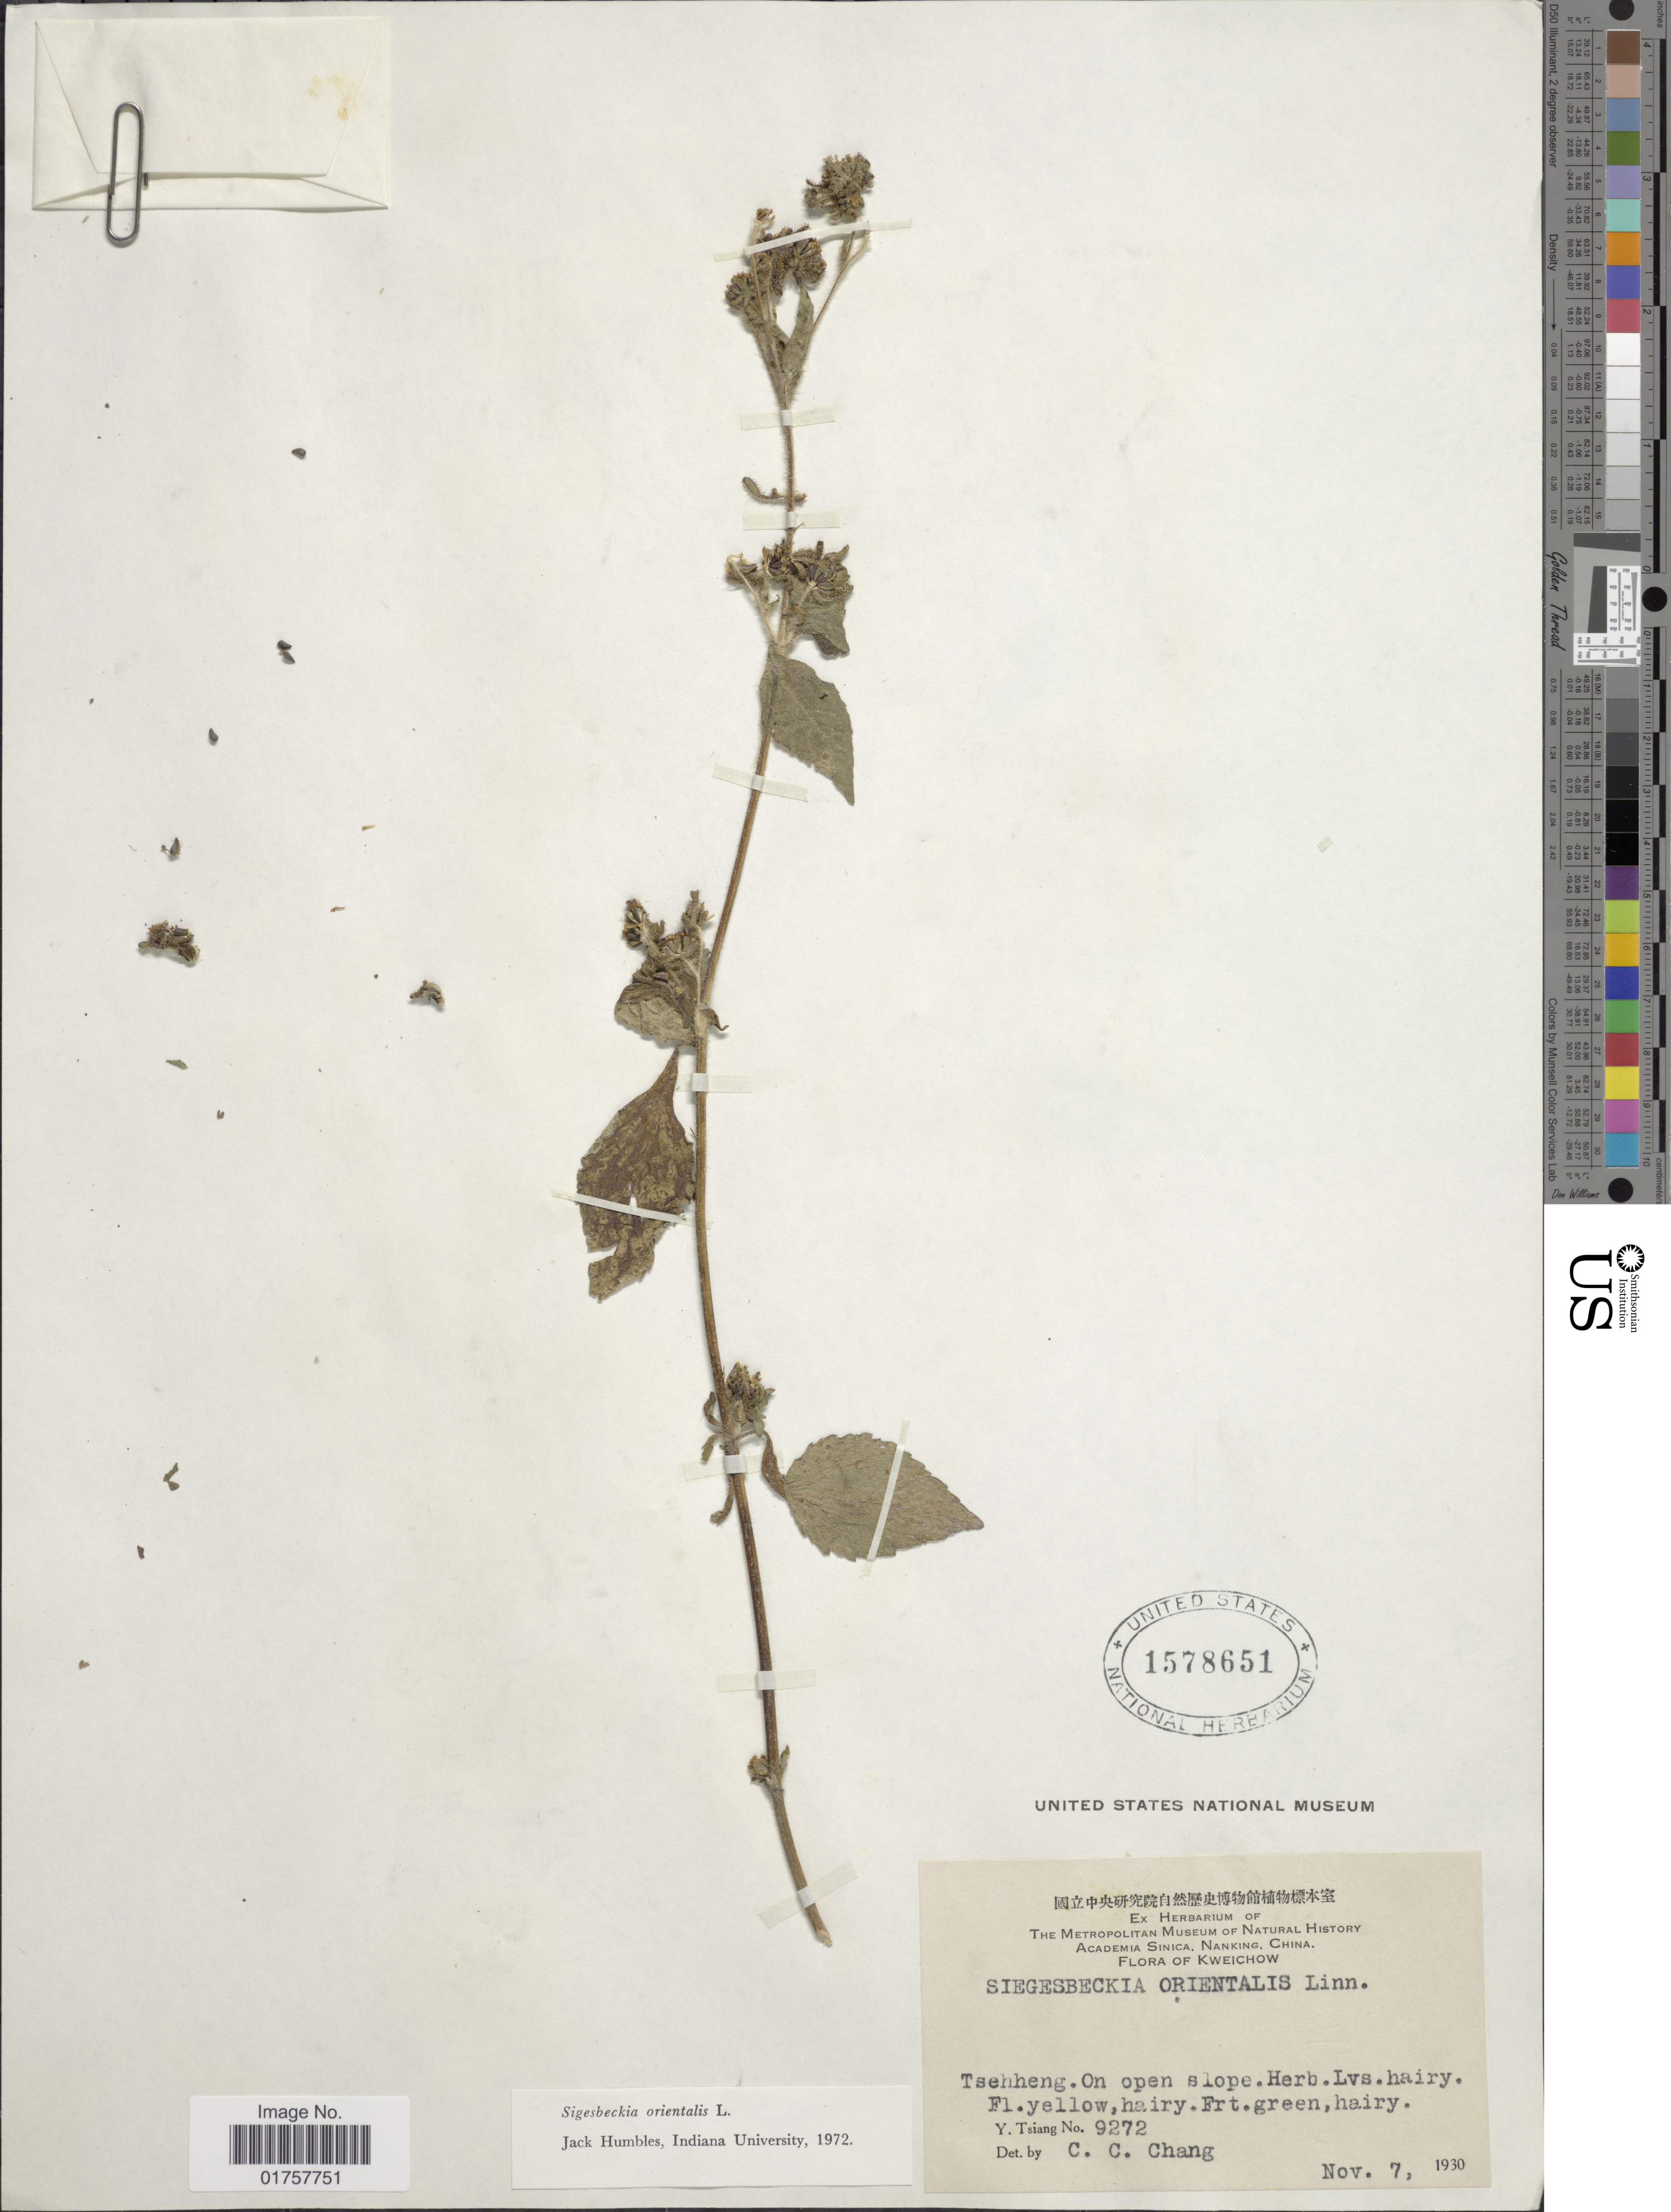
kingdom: Plantae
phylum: Tracheophyta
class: Magnoliopsida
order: Asterales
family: Asteraceae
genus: Sigesbeckia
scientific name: Sigesbeckia orientalis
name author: L.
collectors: Y. Tsiang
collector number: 9272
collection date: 1930-11-07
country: China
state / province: Guizhou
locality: Kweichow. Tsehheng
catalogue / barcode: US 1578651